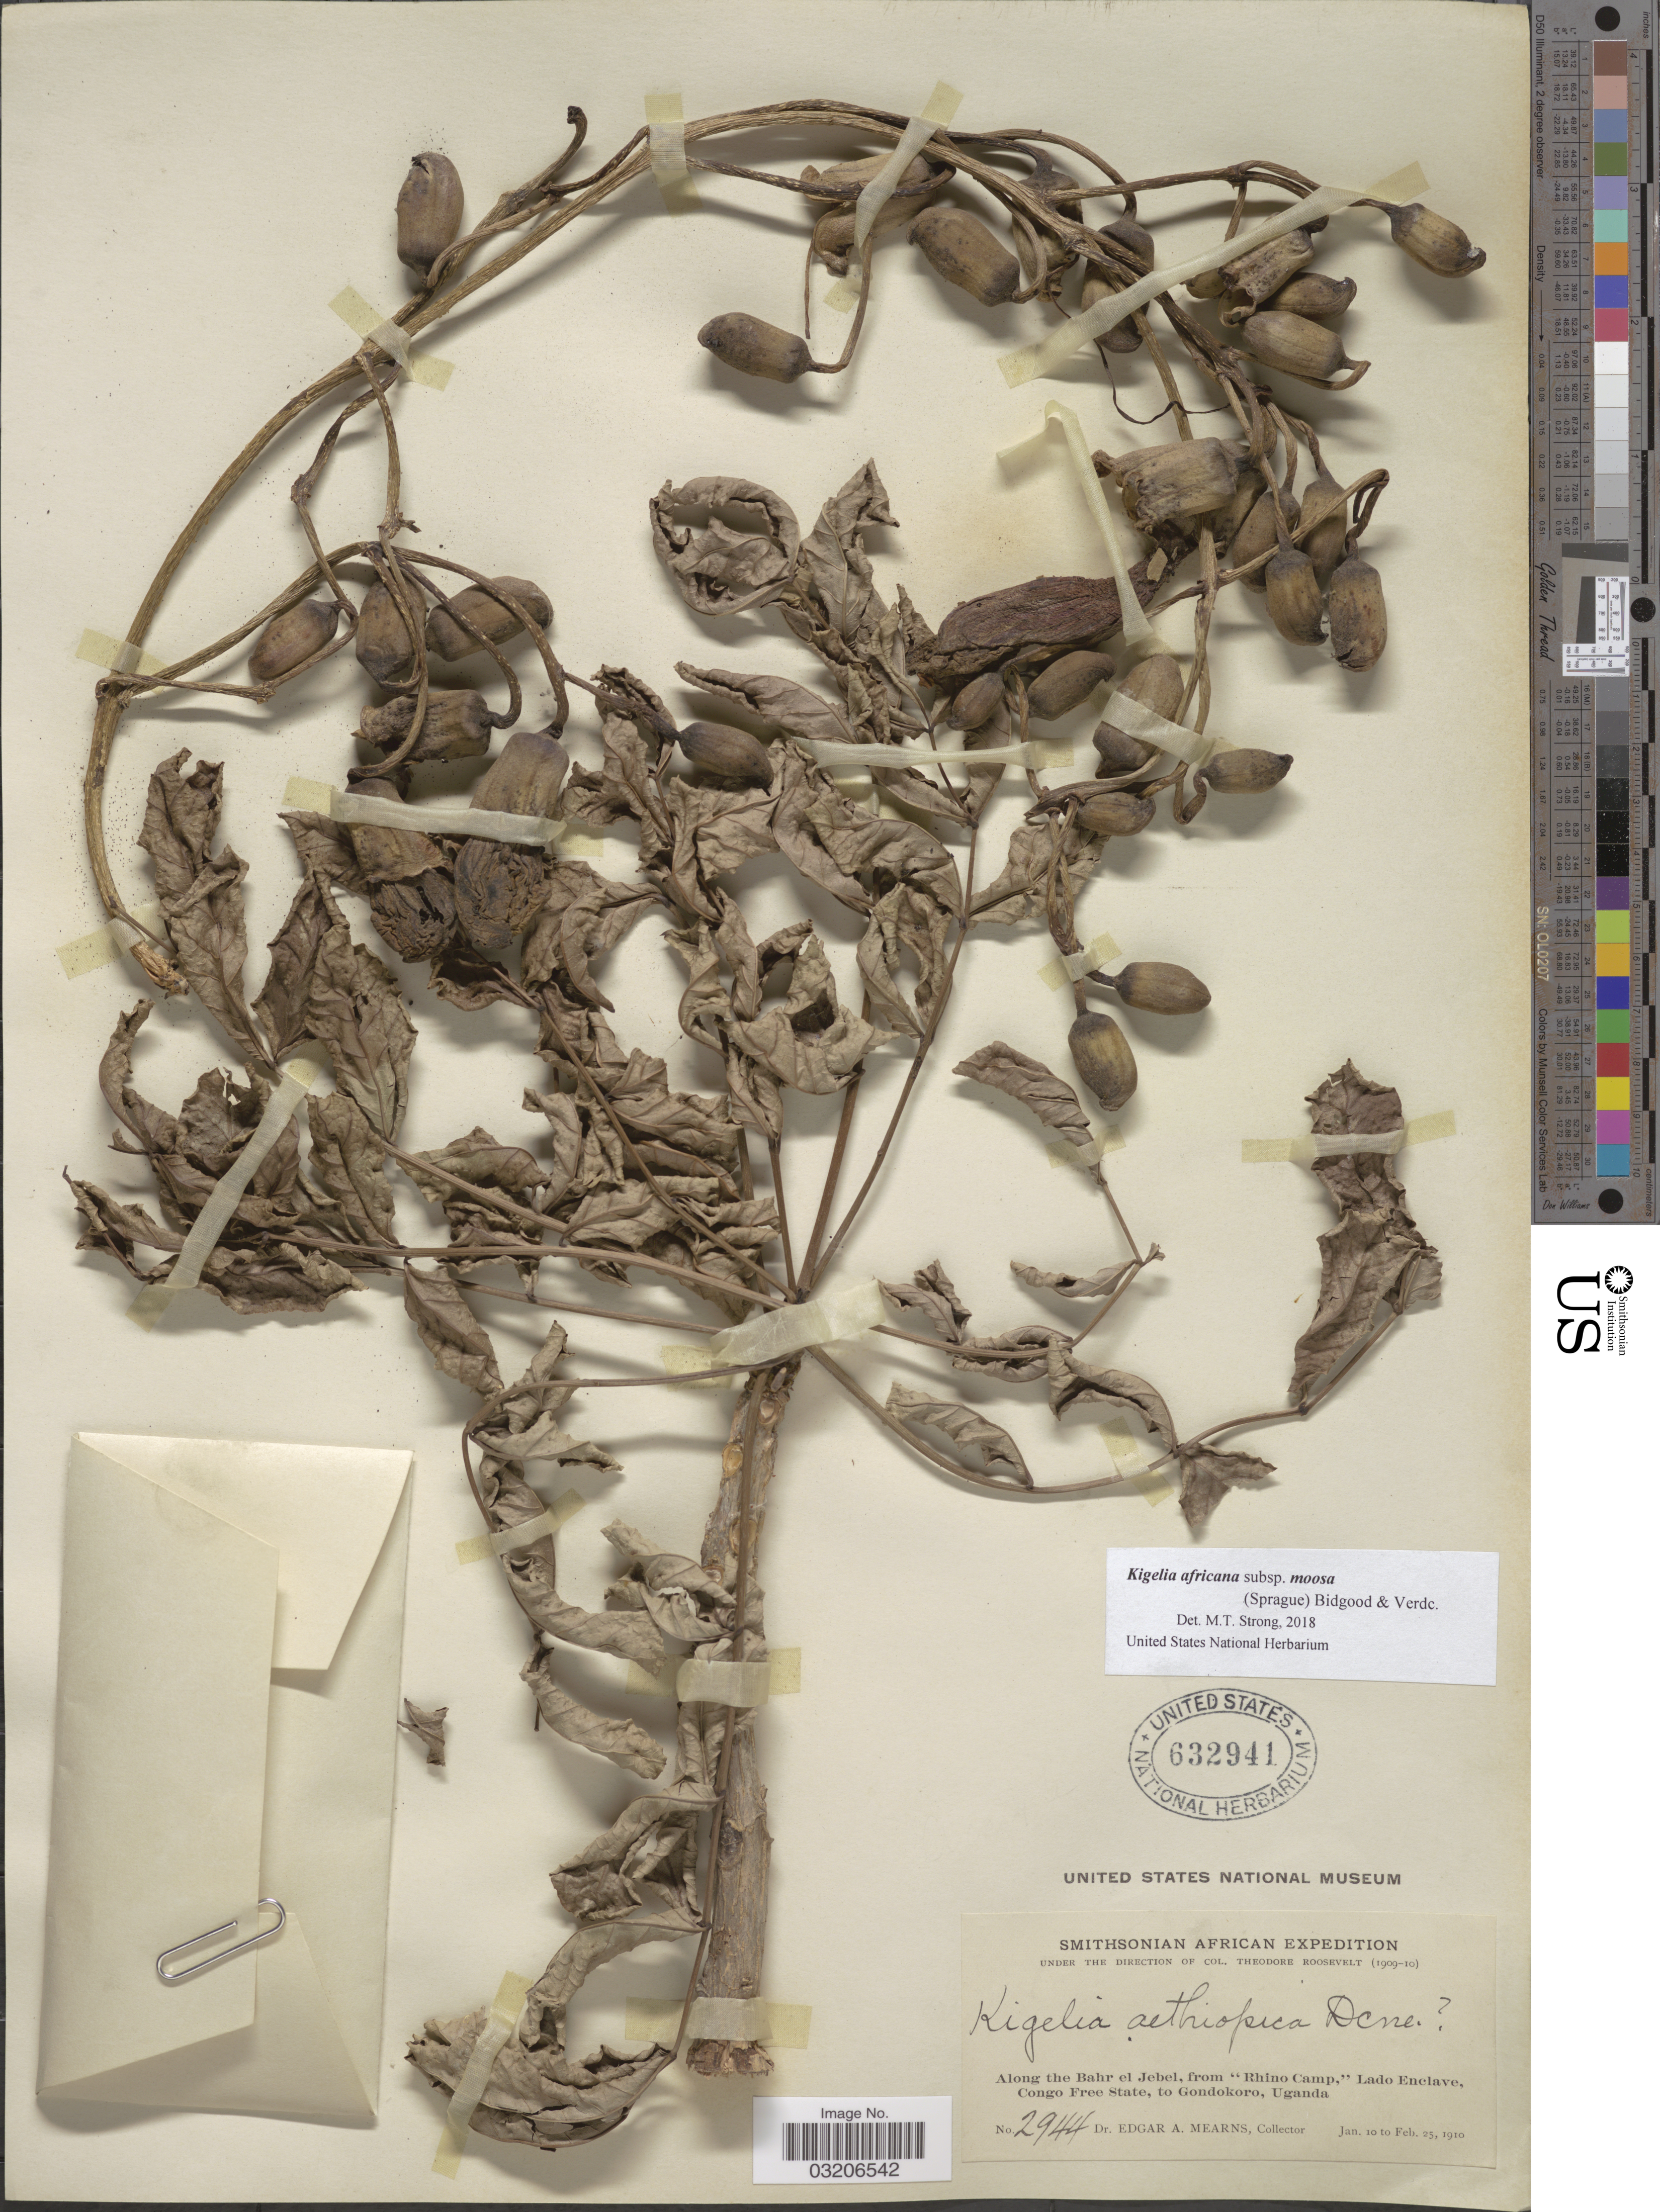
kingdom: Plantae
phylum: Tracheophyta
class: Magnoliopsida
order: Lamiales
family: Bignoniaceae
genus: Kigelia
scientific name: Kigelia africana subsp. moosa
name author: (Sprague) Bidgood & Verdc.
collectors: E. A. Mearns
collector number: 2944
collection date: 1910-01-10/1910-02-25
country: South Sudan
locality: Along the Bahr el Jebel, from "Rhino Camp," Lado Enclave, Congo Free State, to Gondokoro.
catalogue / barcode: US 632941